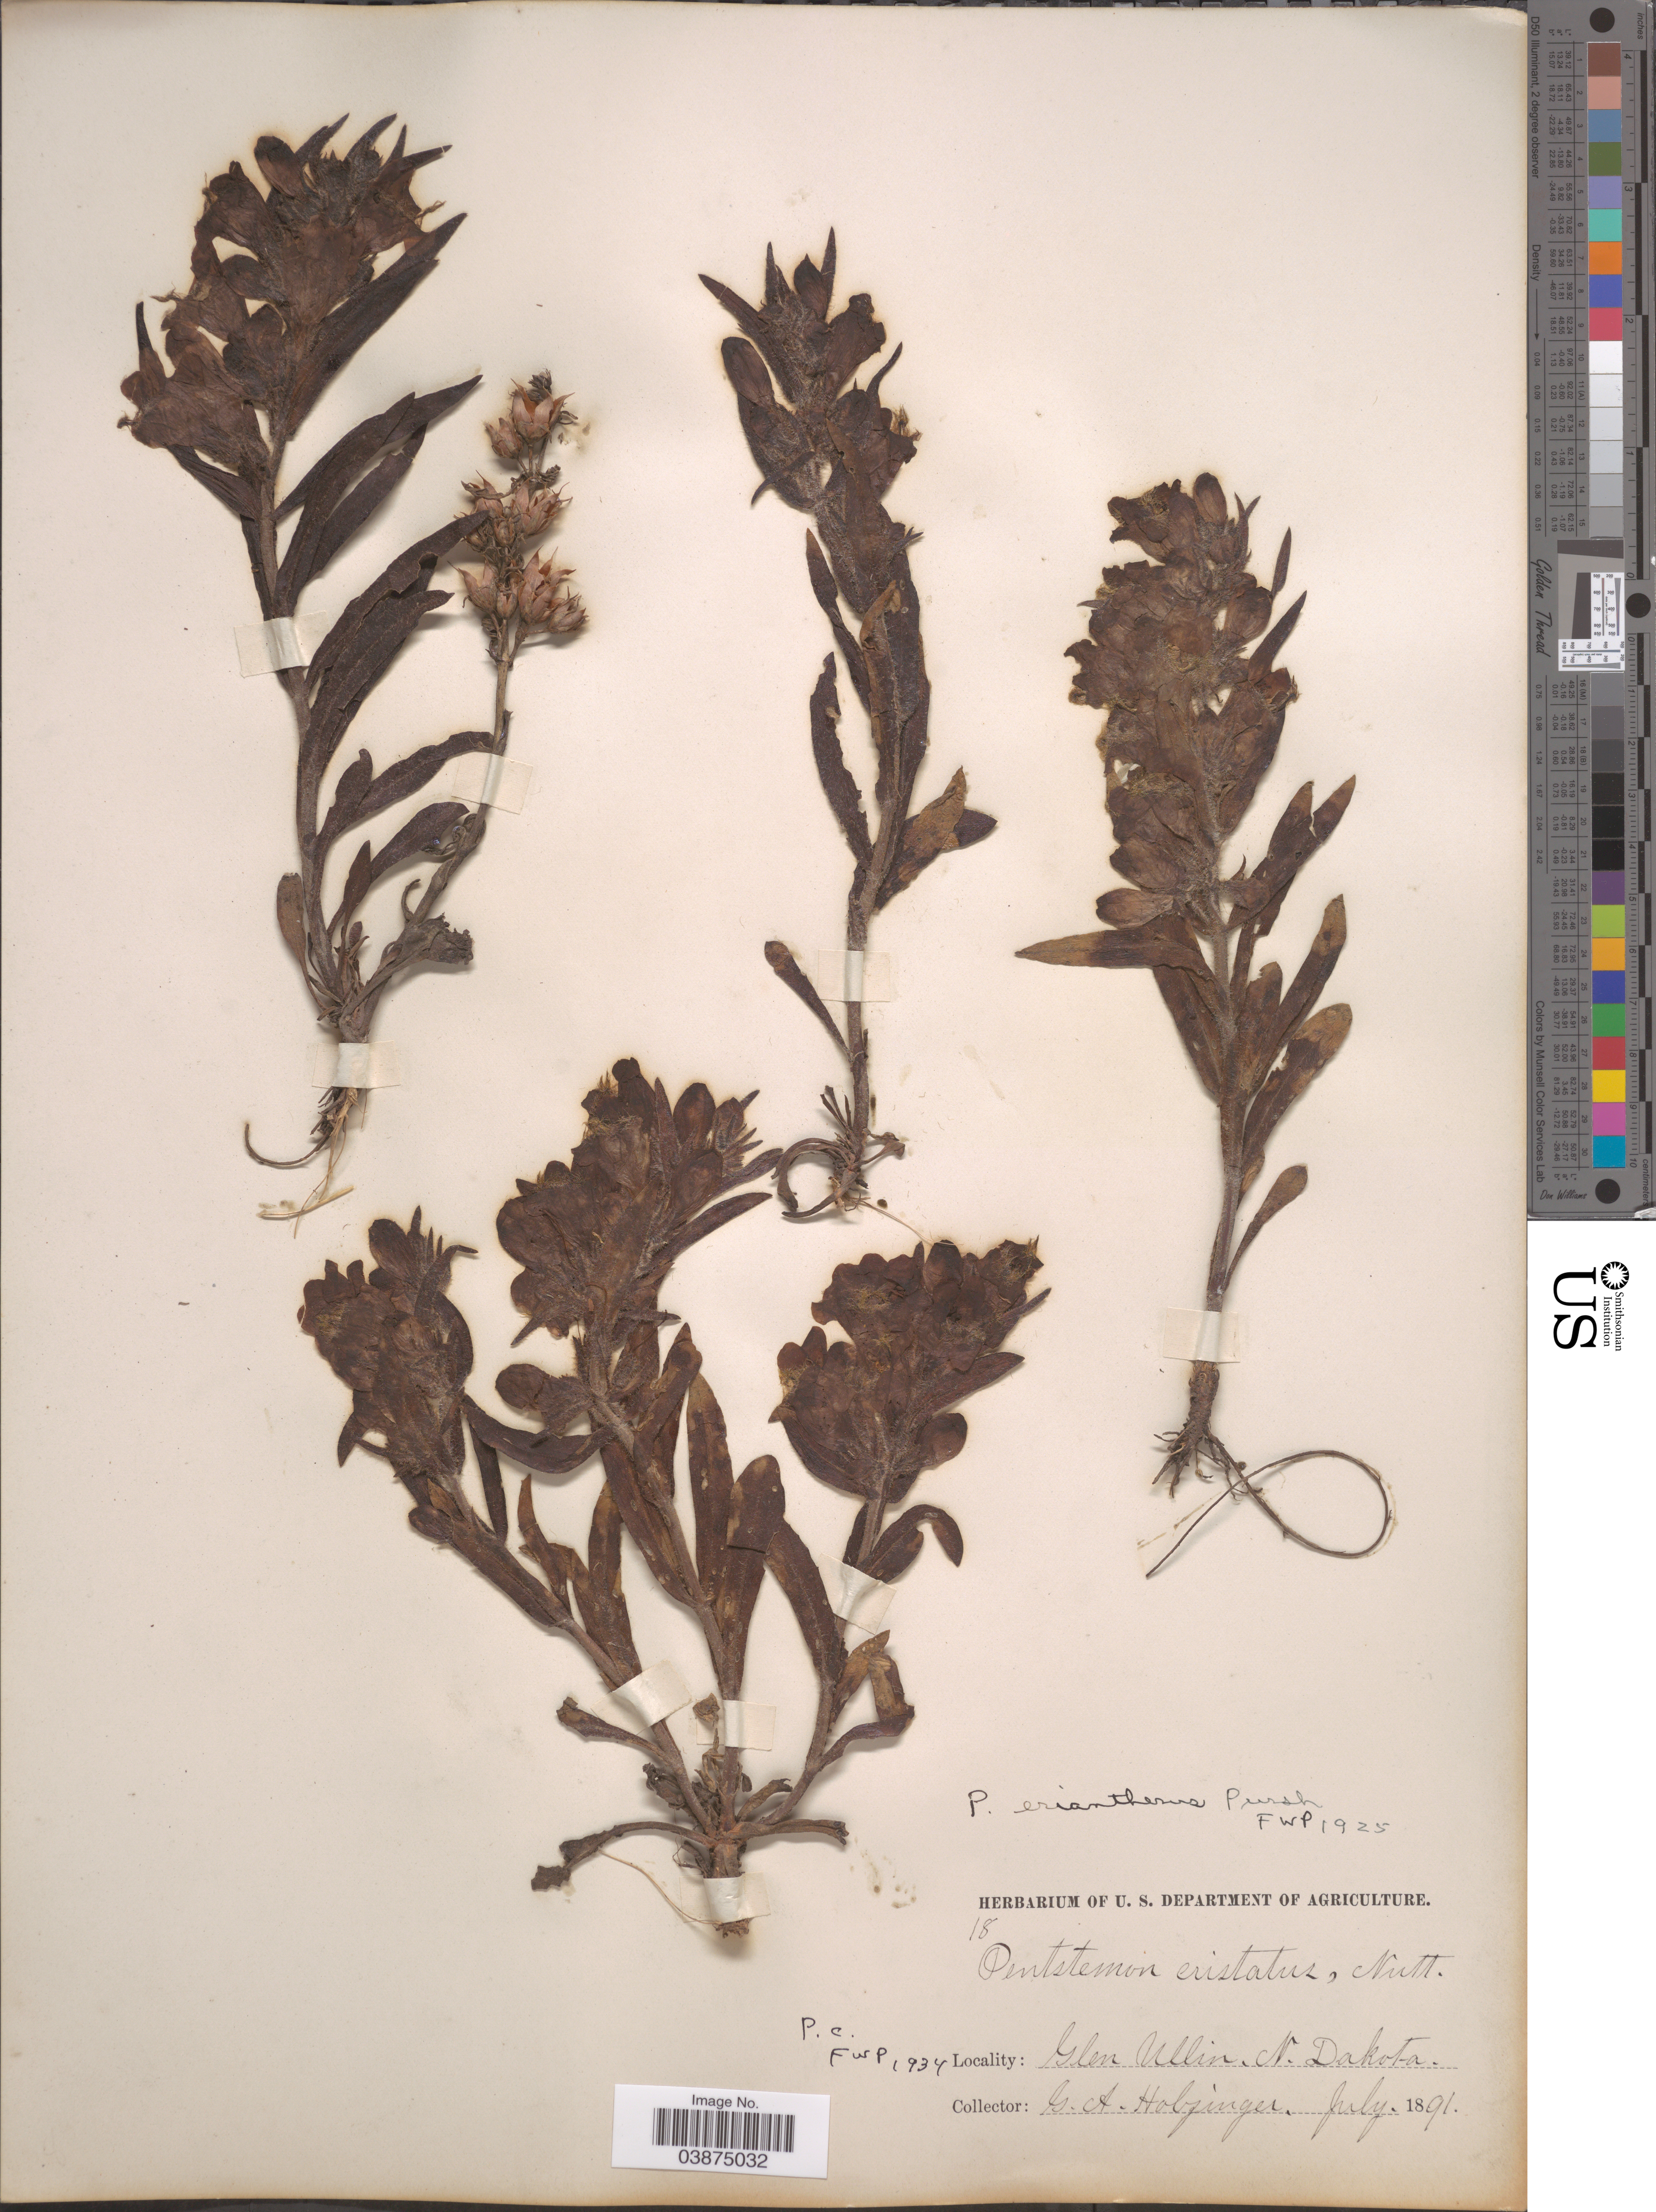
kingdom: Plantae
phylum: Tracheophyta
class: Magnoliopsida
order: Lamiales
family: Plantaginaceae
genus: Penstemon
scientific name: Penstemon eriantherus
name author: Pursh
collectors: G. A. Holzinger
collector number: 18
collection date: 1891-07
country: United States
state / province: North Dakota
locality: Glen Ullin.